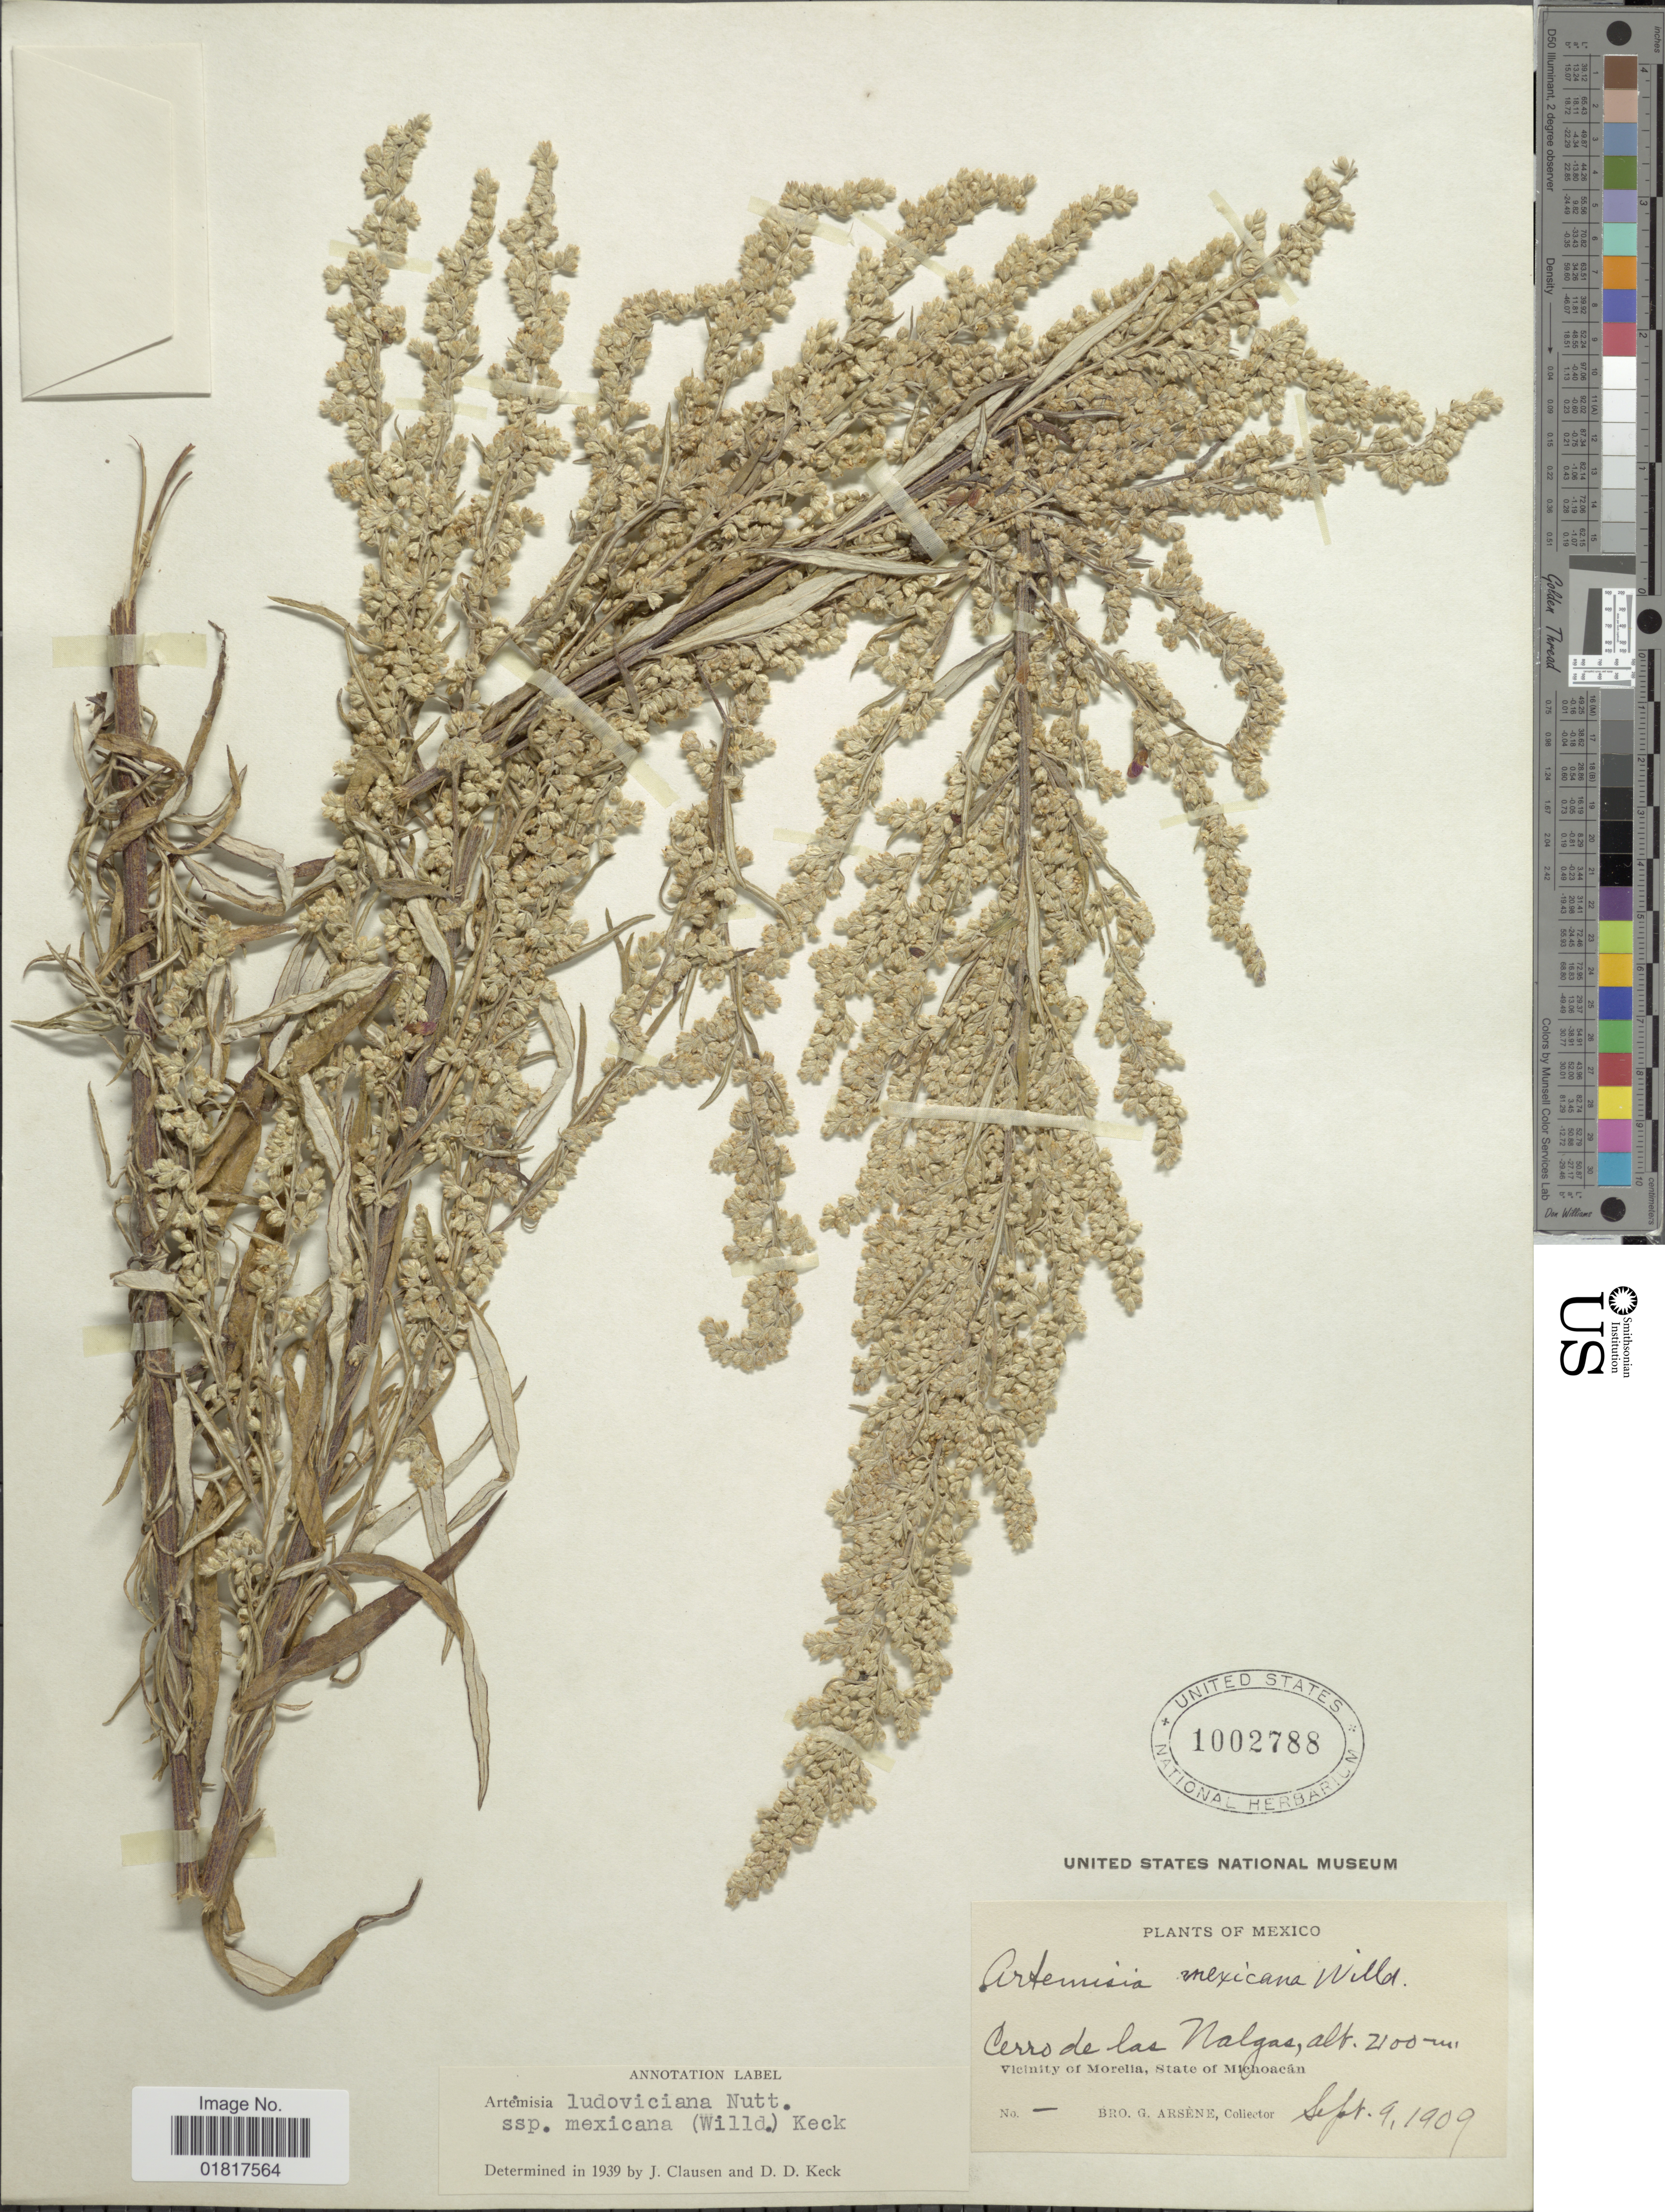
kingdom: Plantae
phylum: Tracheophyta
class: Magnoliopsida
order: Asterales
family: Asteraceae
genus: Artemisia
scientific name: Artemisia ludoviciana subsp. mexicana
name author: (Willd. ex Spreng.) D.D. Keck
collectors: Bro. G. Arsène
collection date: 1909-09-09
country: Mexico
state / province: Michoacán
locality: Cerro de las Nalgas, Vicinity of Morelia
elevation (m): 2100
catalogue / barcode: US 1002788